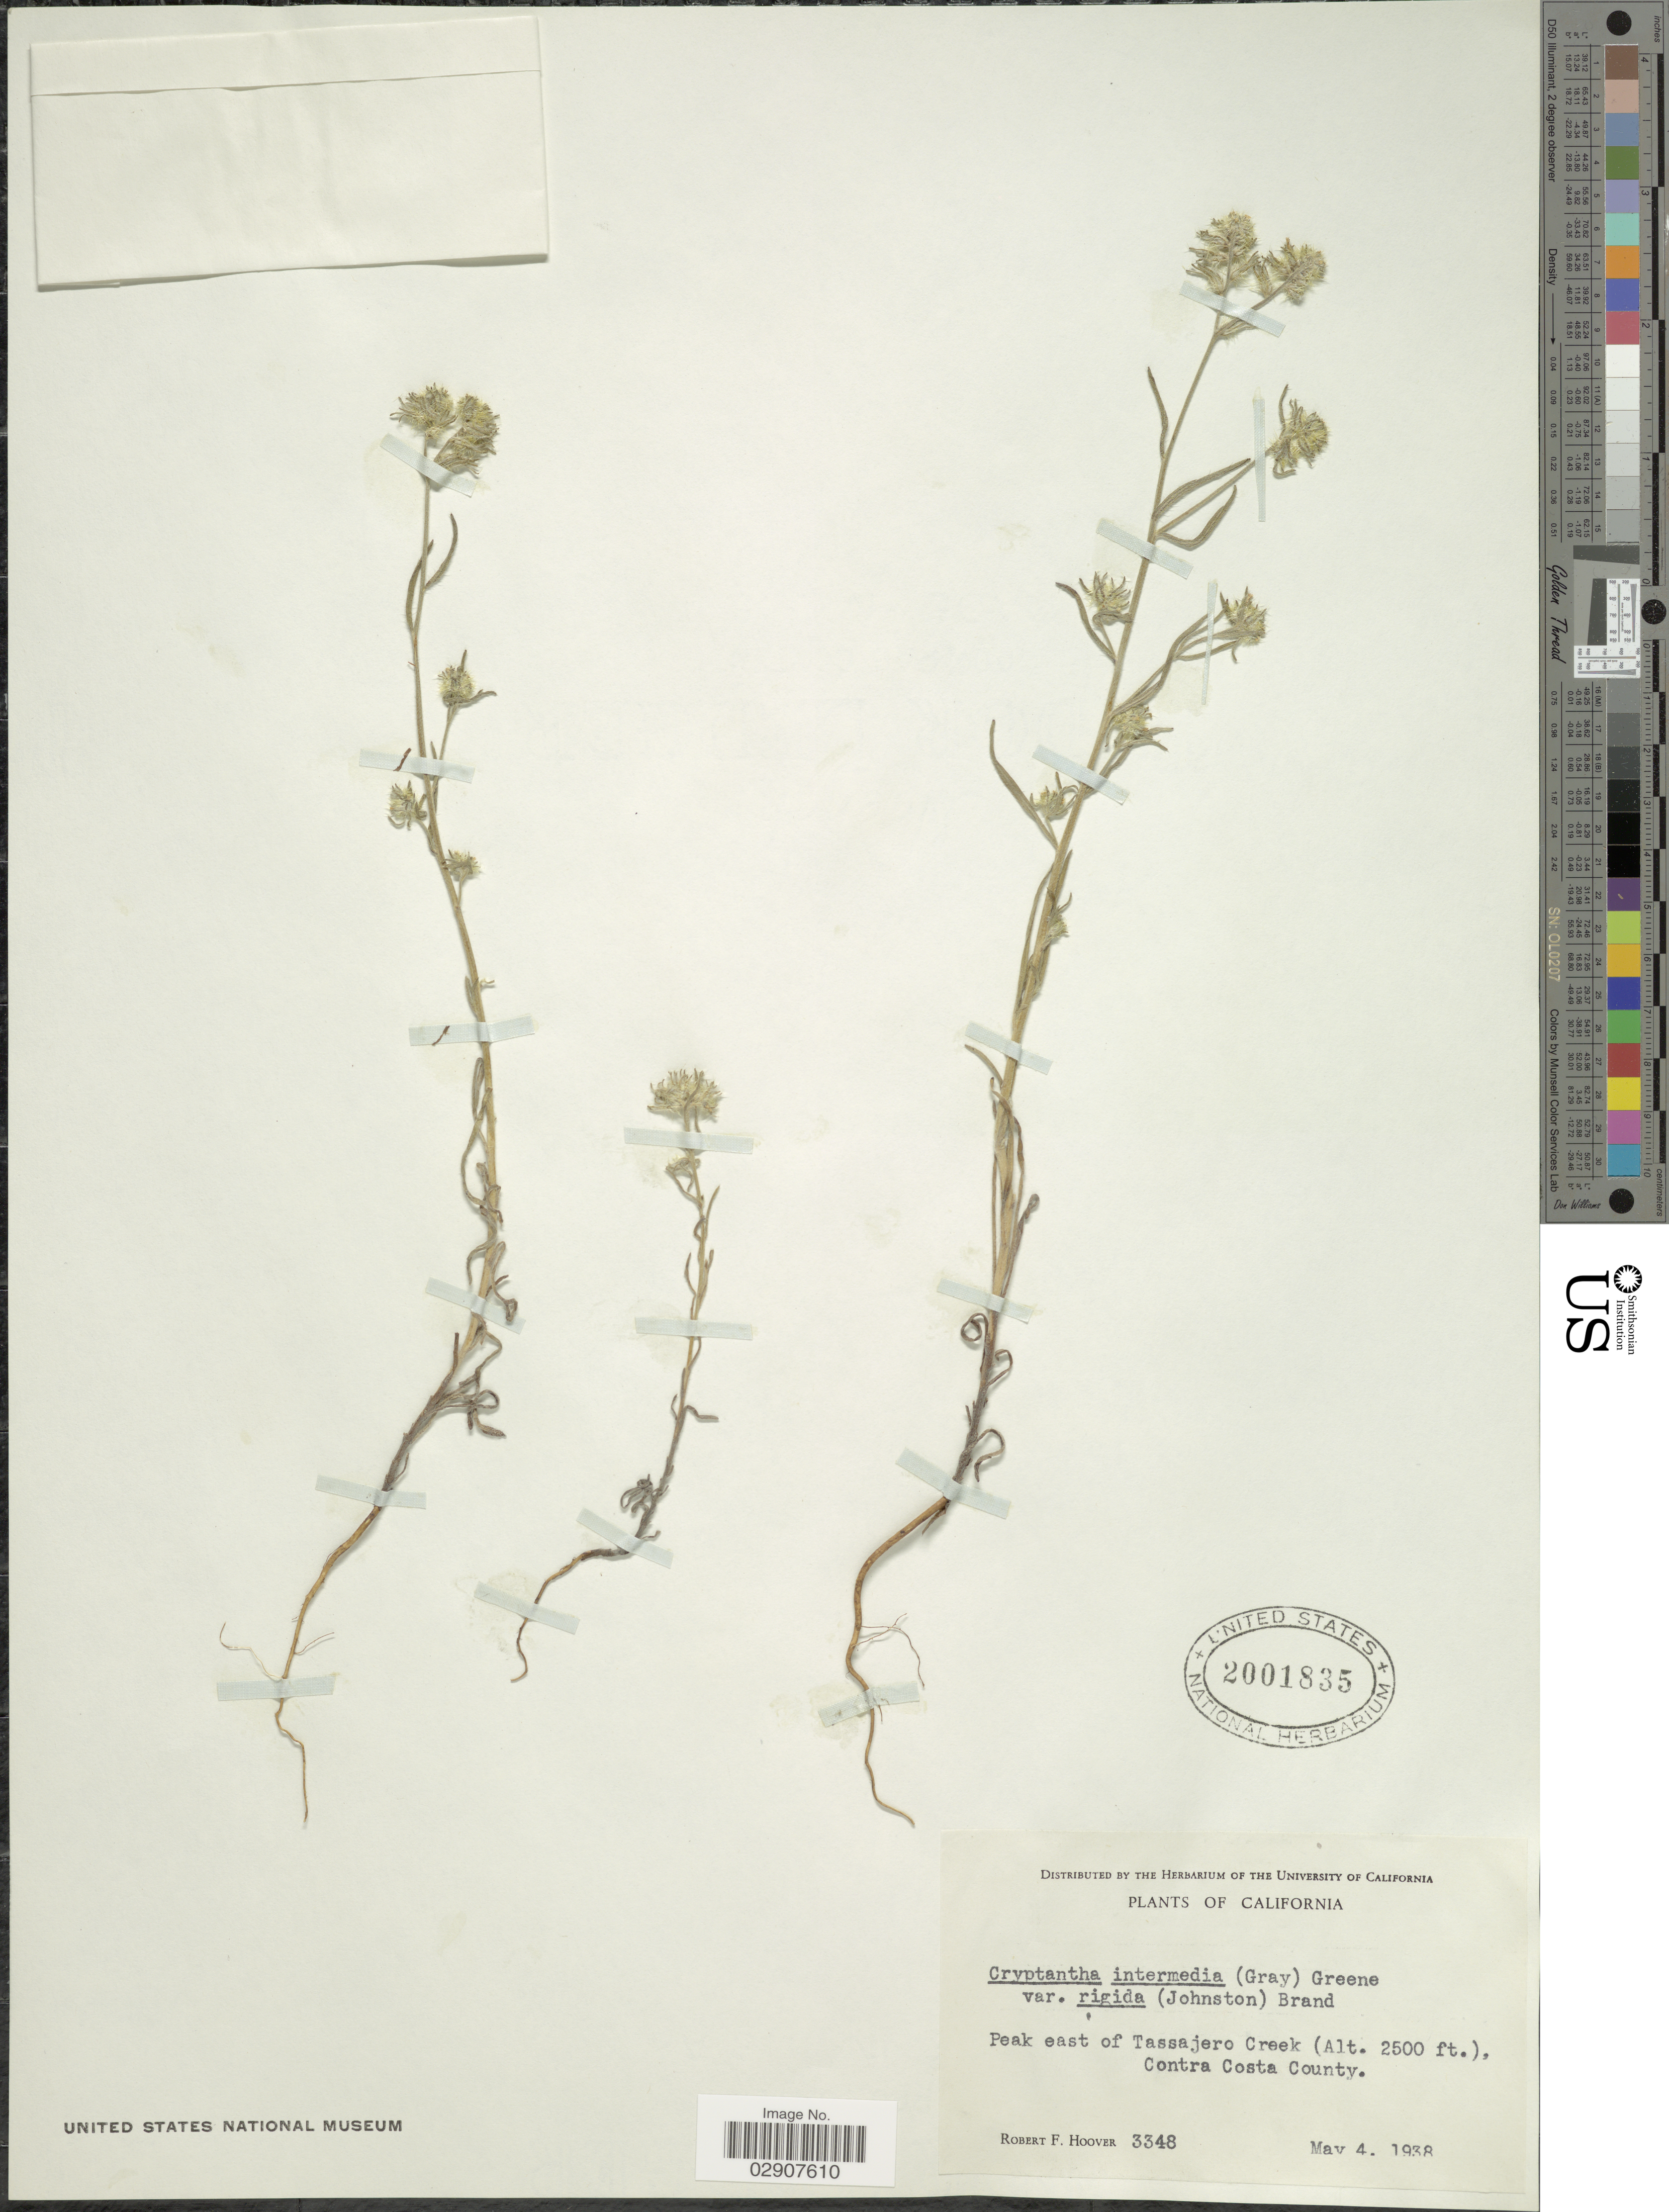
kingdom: Plantae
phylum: Tracheophyta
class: Magnoliopsida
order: Boraginales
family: Boraginaceae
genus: Cryptantha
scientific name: Cryptantha intermedia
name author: (A. Gray) Greene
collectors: R. F. Hoover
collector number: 3348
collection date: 1938-05-04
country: United States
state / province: California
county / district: Contra Costa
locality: Peak east of Tassajero Creek, Contra Costa County.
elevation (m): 762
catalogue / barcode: US 2001835